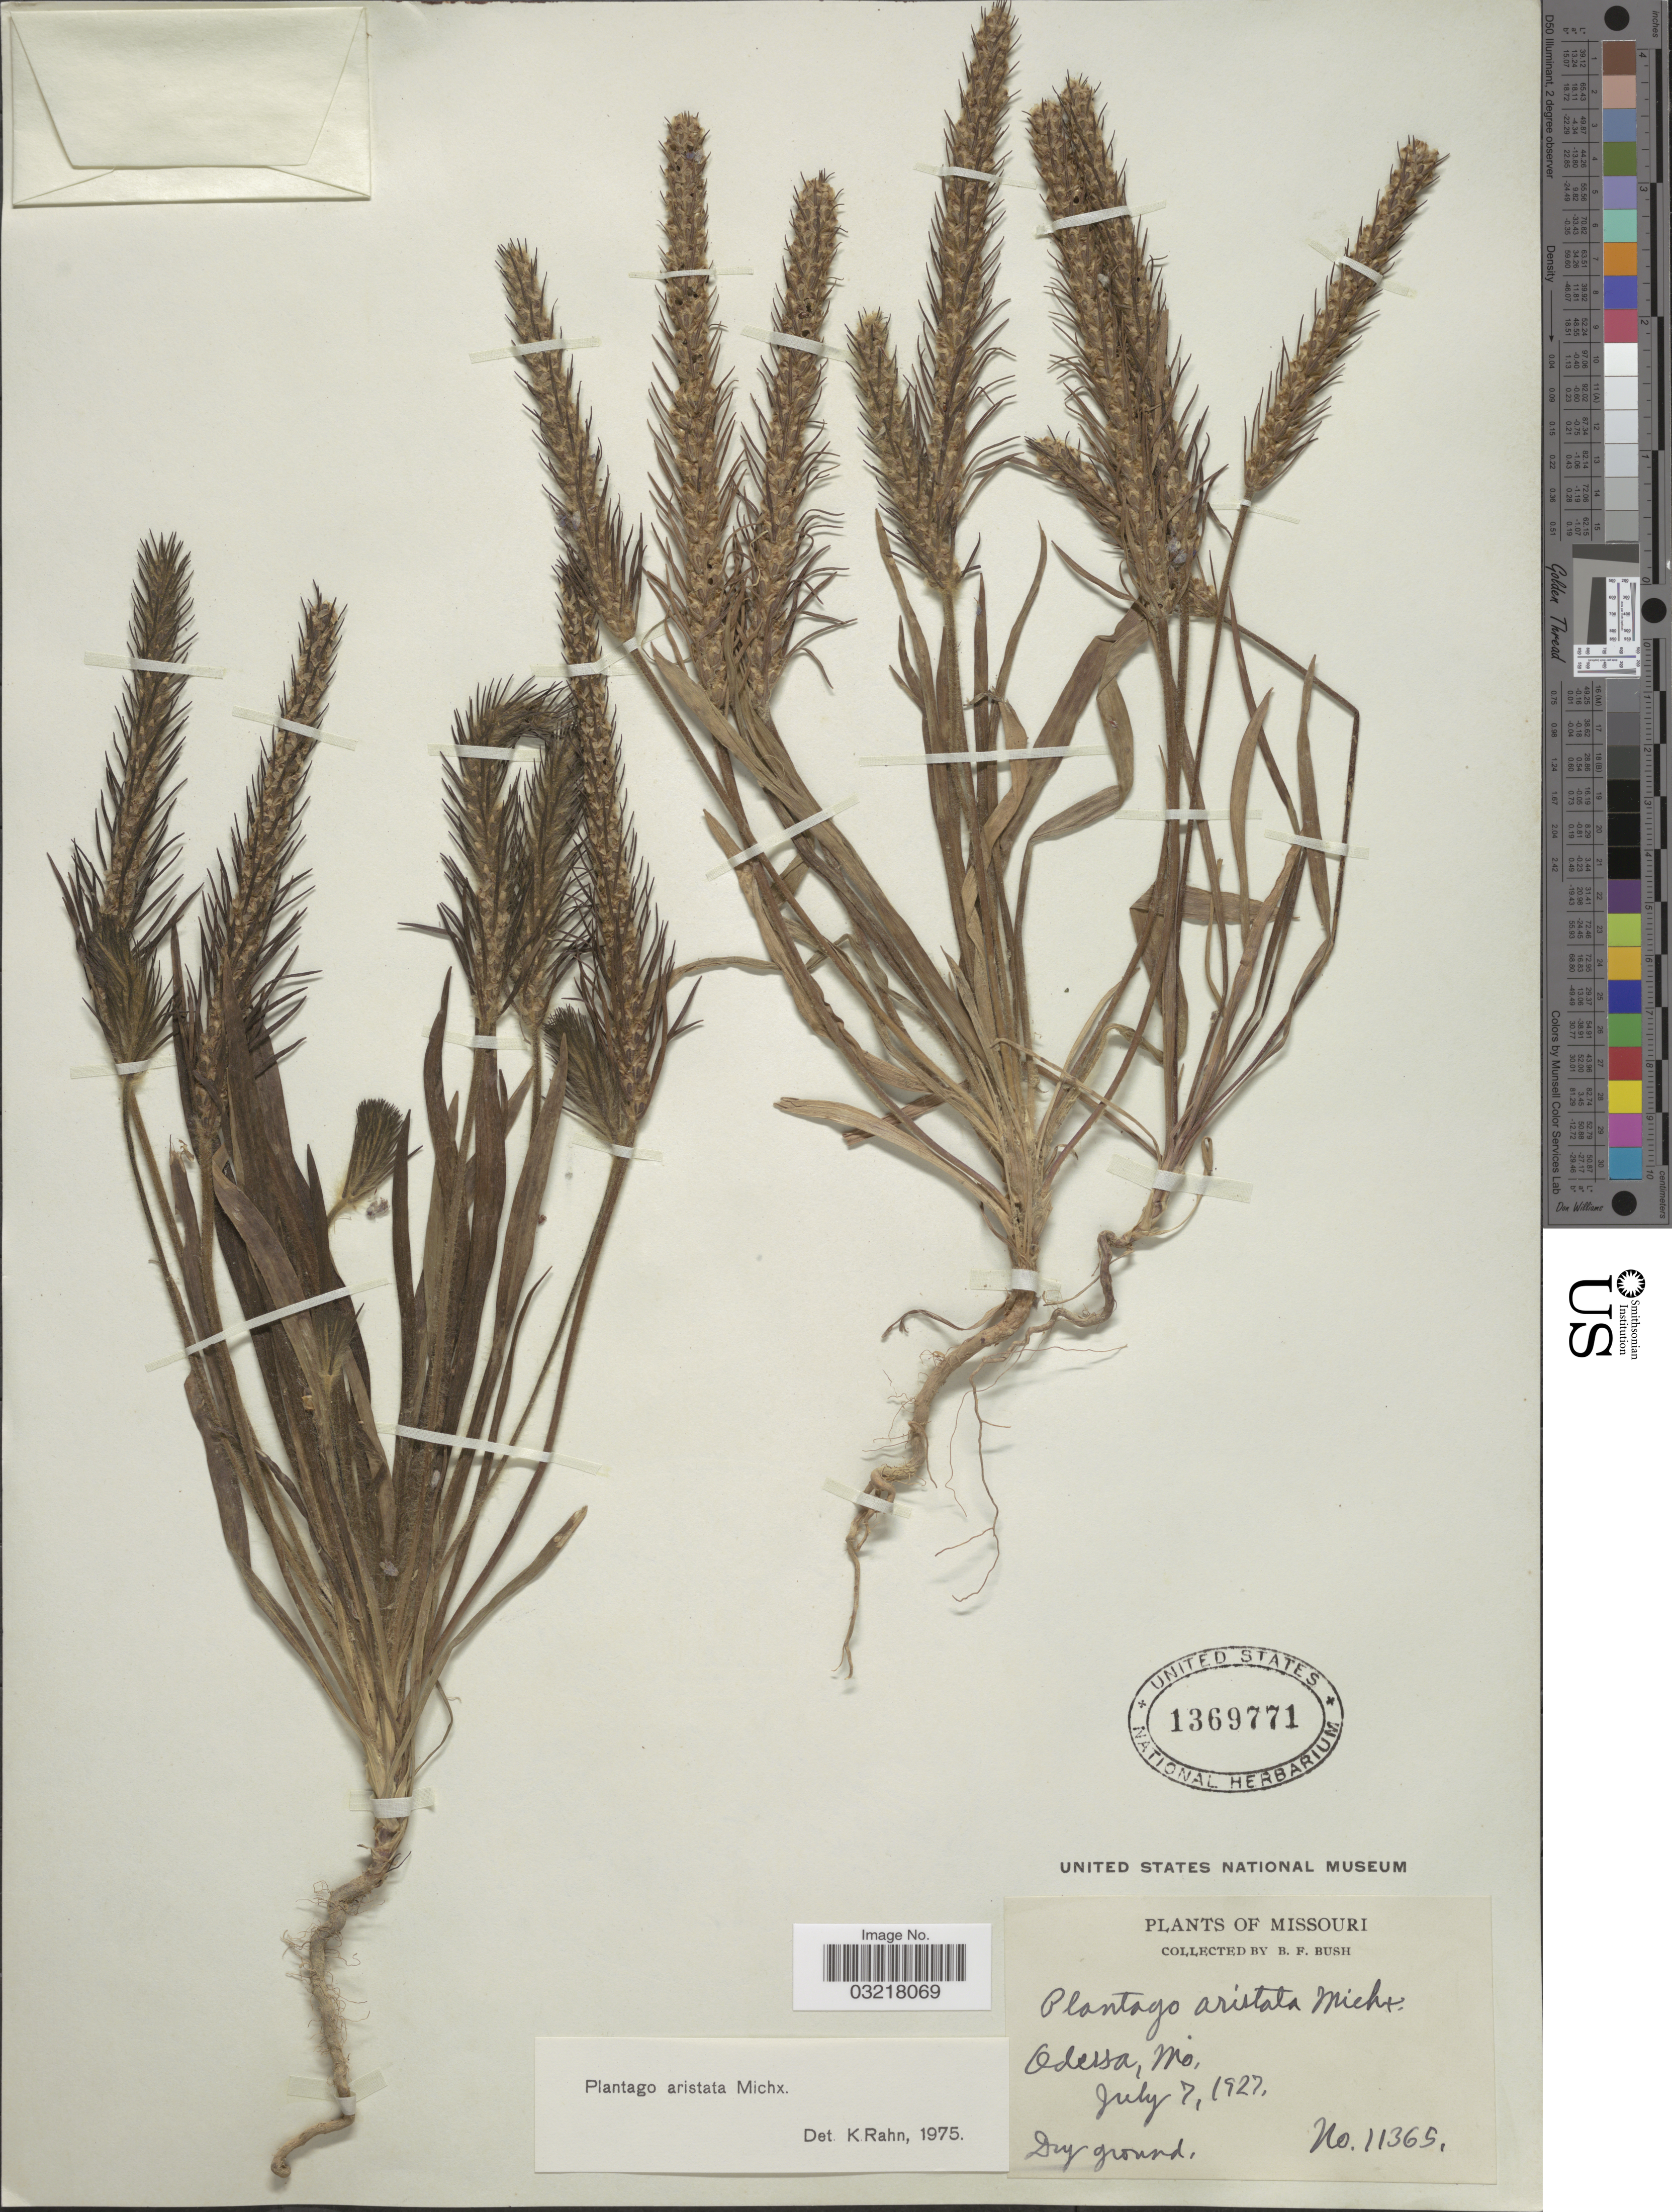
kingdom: Plantae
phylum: Tracheophyta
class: Magnoliopsida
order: Lamiales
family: Plantaginaceae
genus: Plantago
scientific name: Plantago aristata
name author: Michx.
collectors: B. F. Bush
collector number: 11365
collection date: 1927-07-07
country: United States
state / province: Missouri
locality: Odessa, Mo.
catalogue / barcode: US 1369771